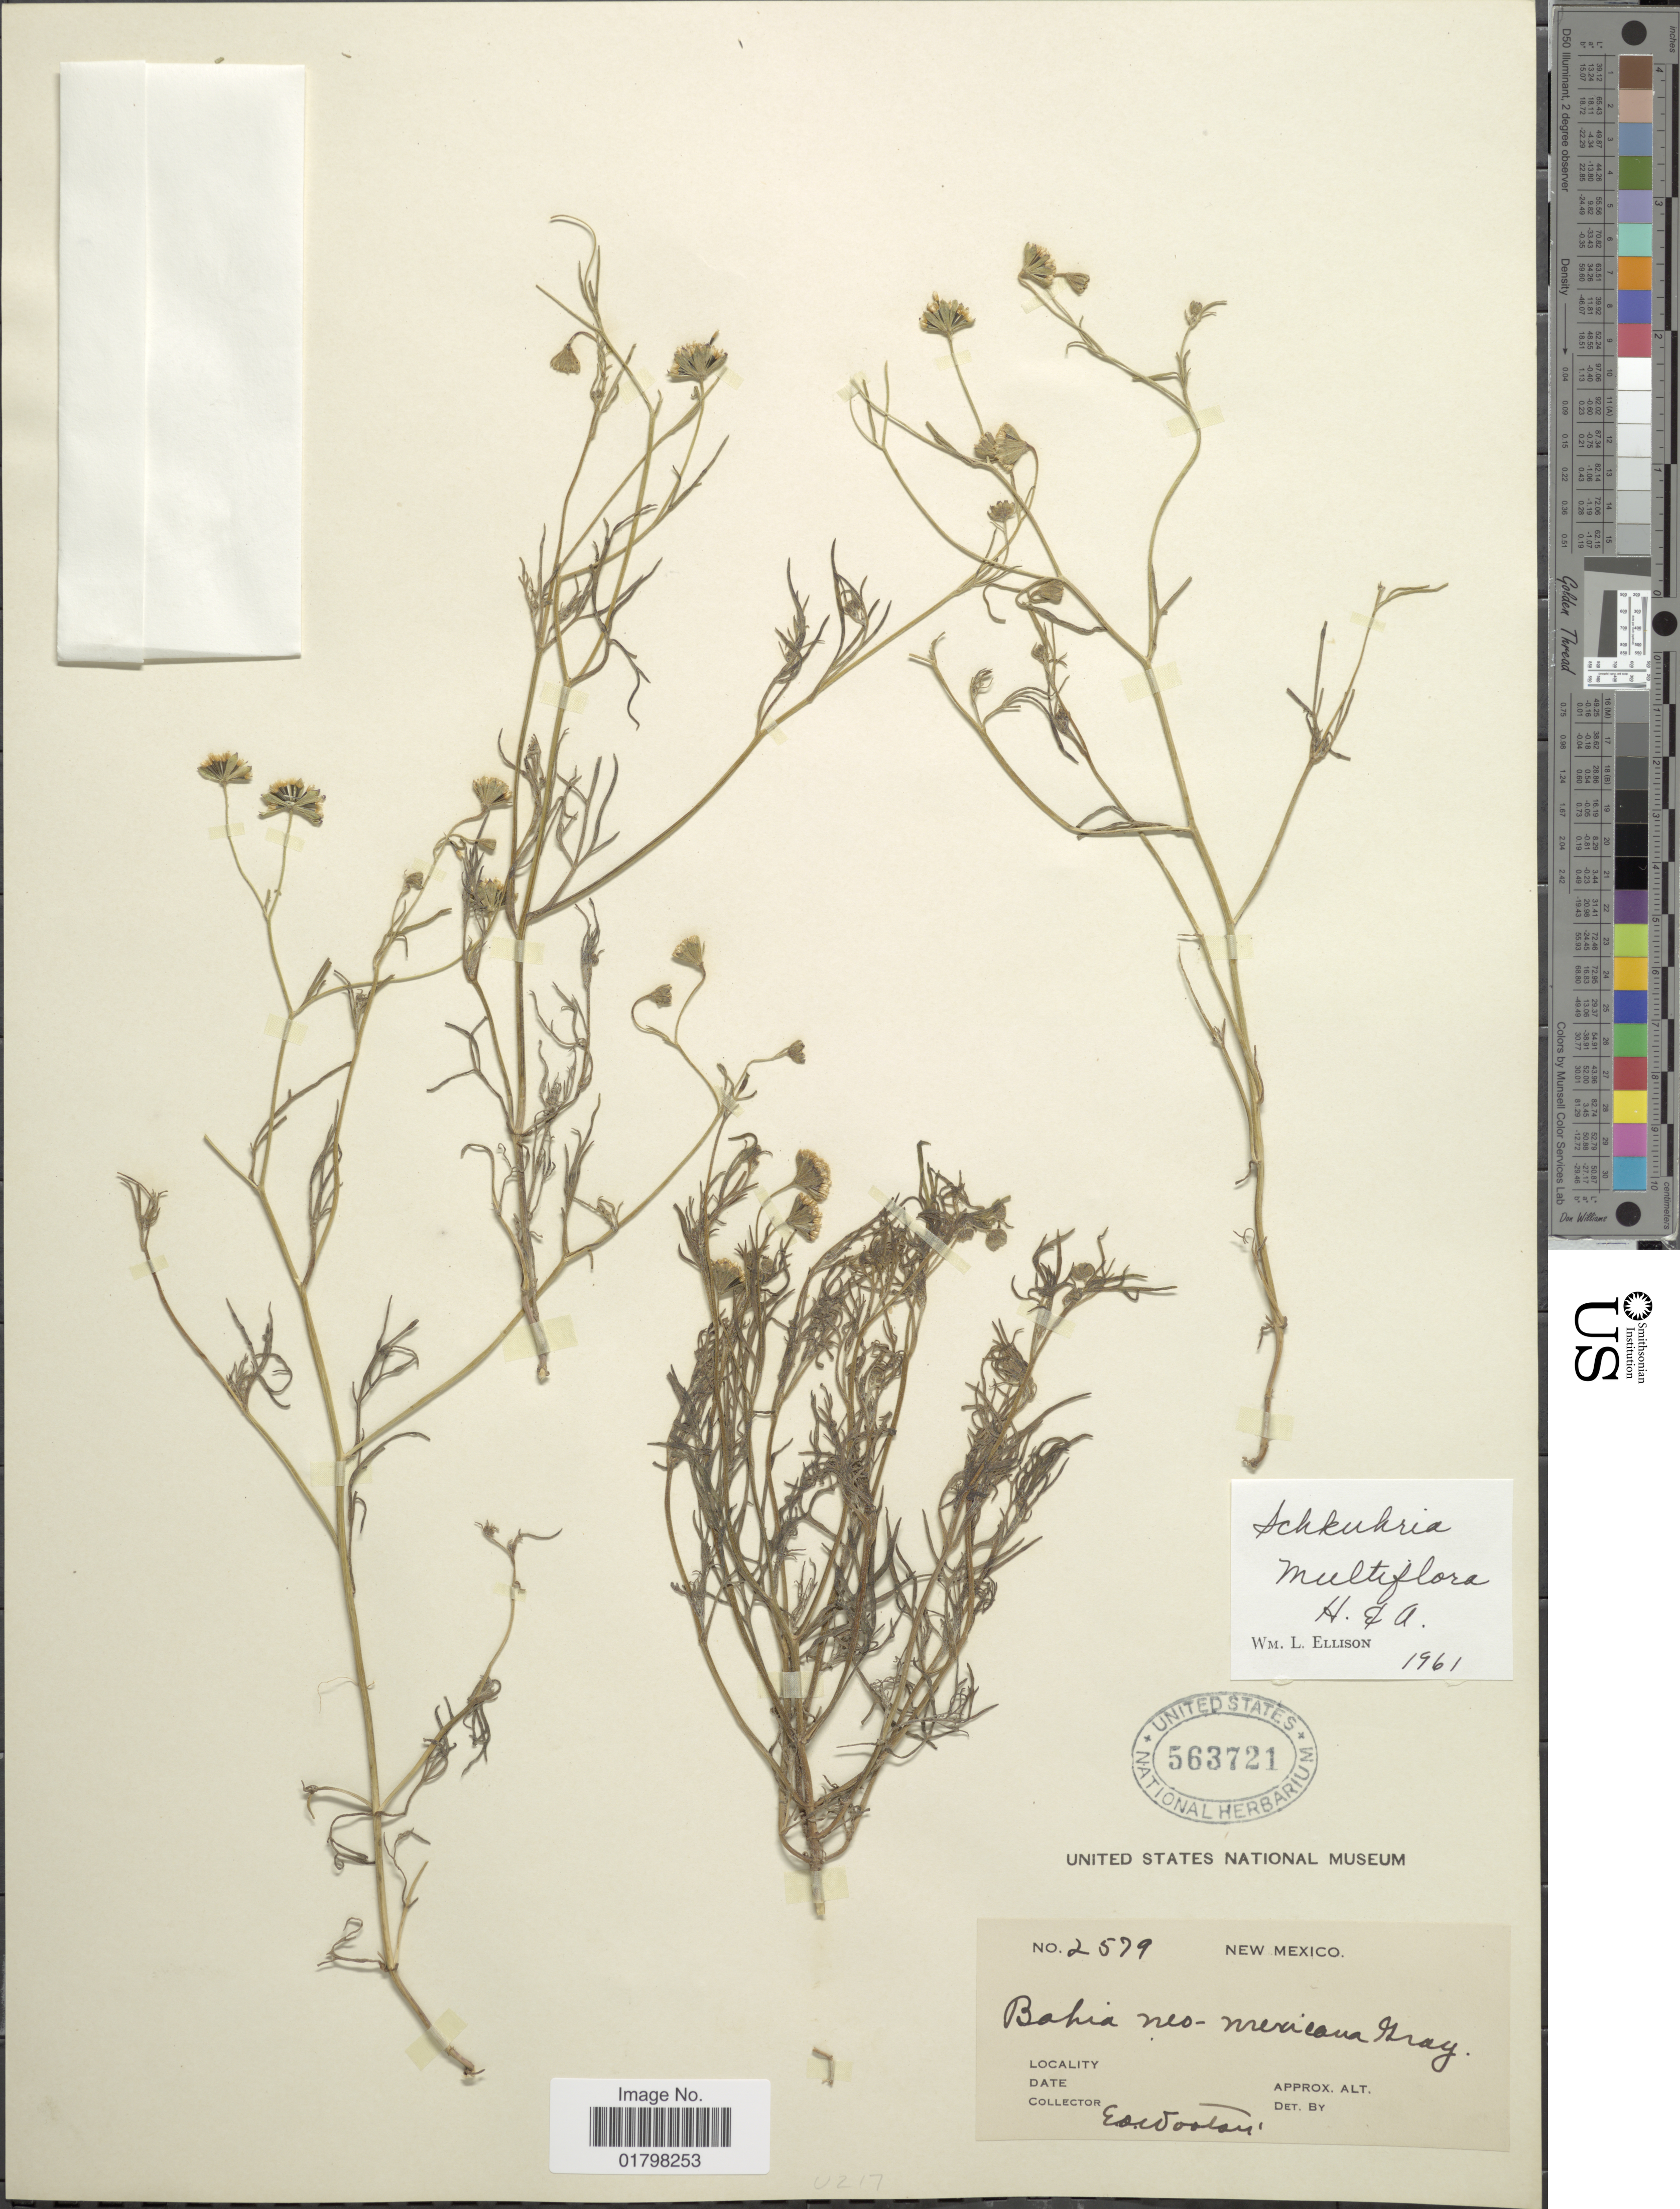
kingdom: Plantae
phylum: Tracheophyta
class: Magnoliopsida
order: Asterales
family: Asteraceae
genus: Schkuhria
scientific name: Schkuhria multiflora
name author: Hook. & Arn.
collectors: E. O. Wooton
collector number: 2579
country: United States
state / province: New Mexico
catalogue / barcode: US 563721